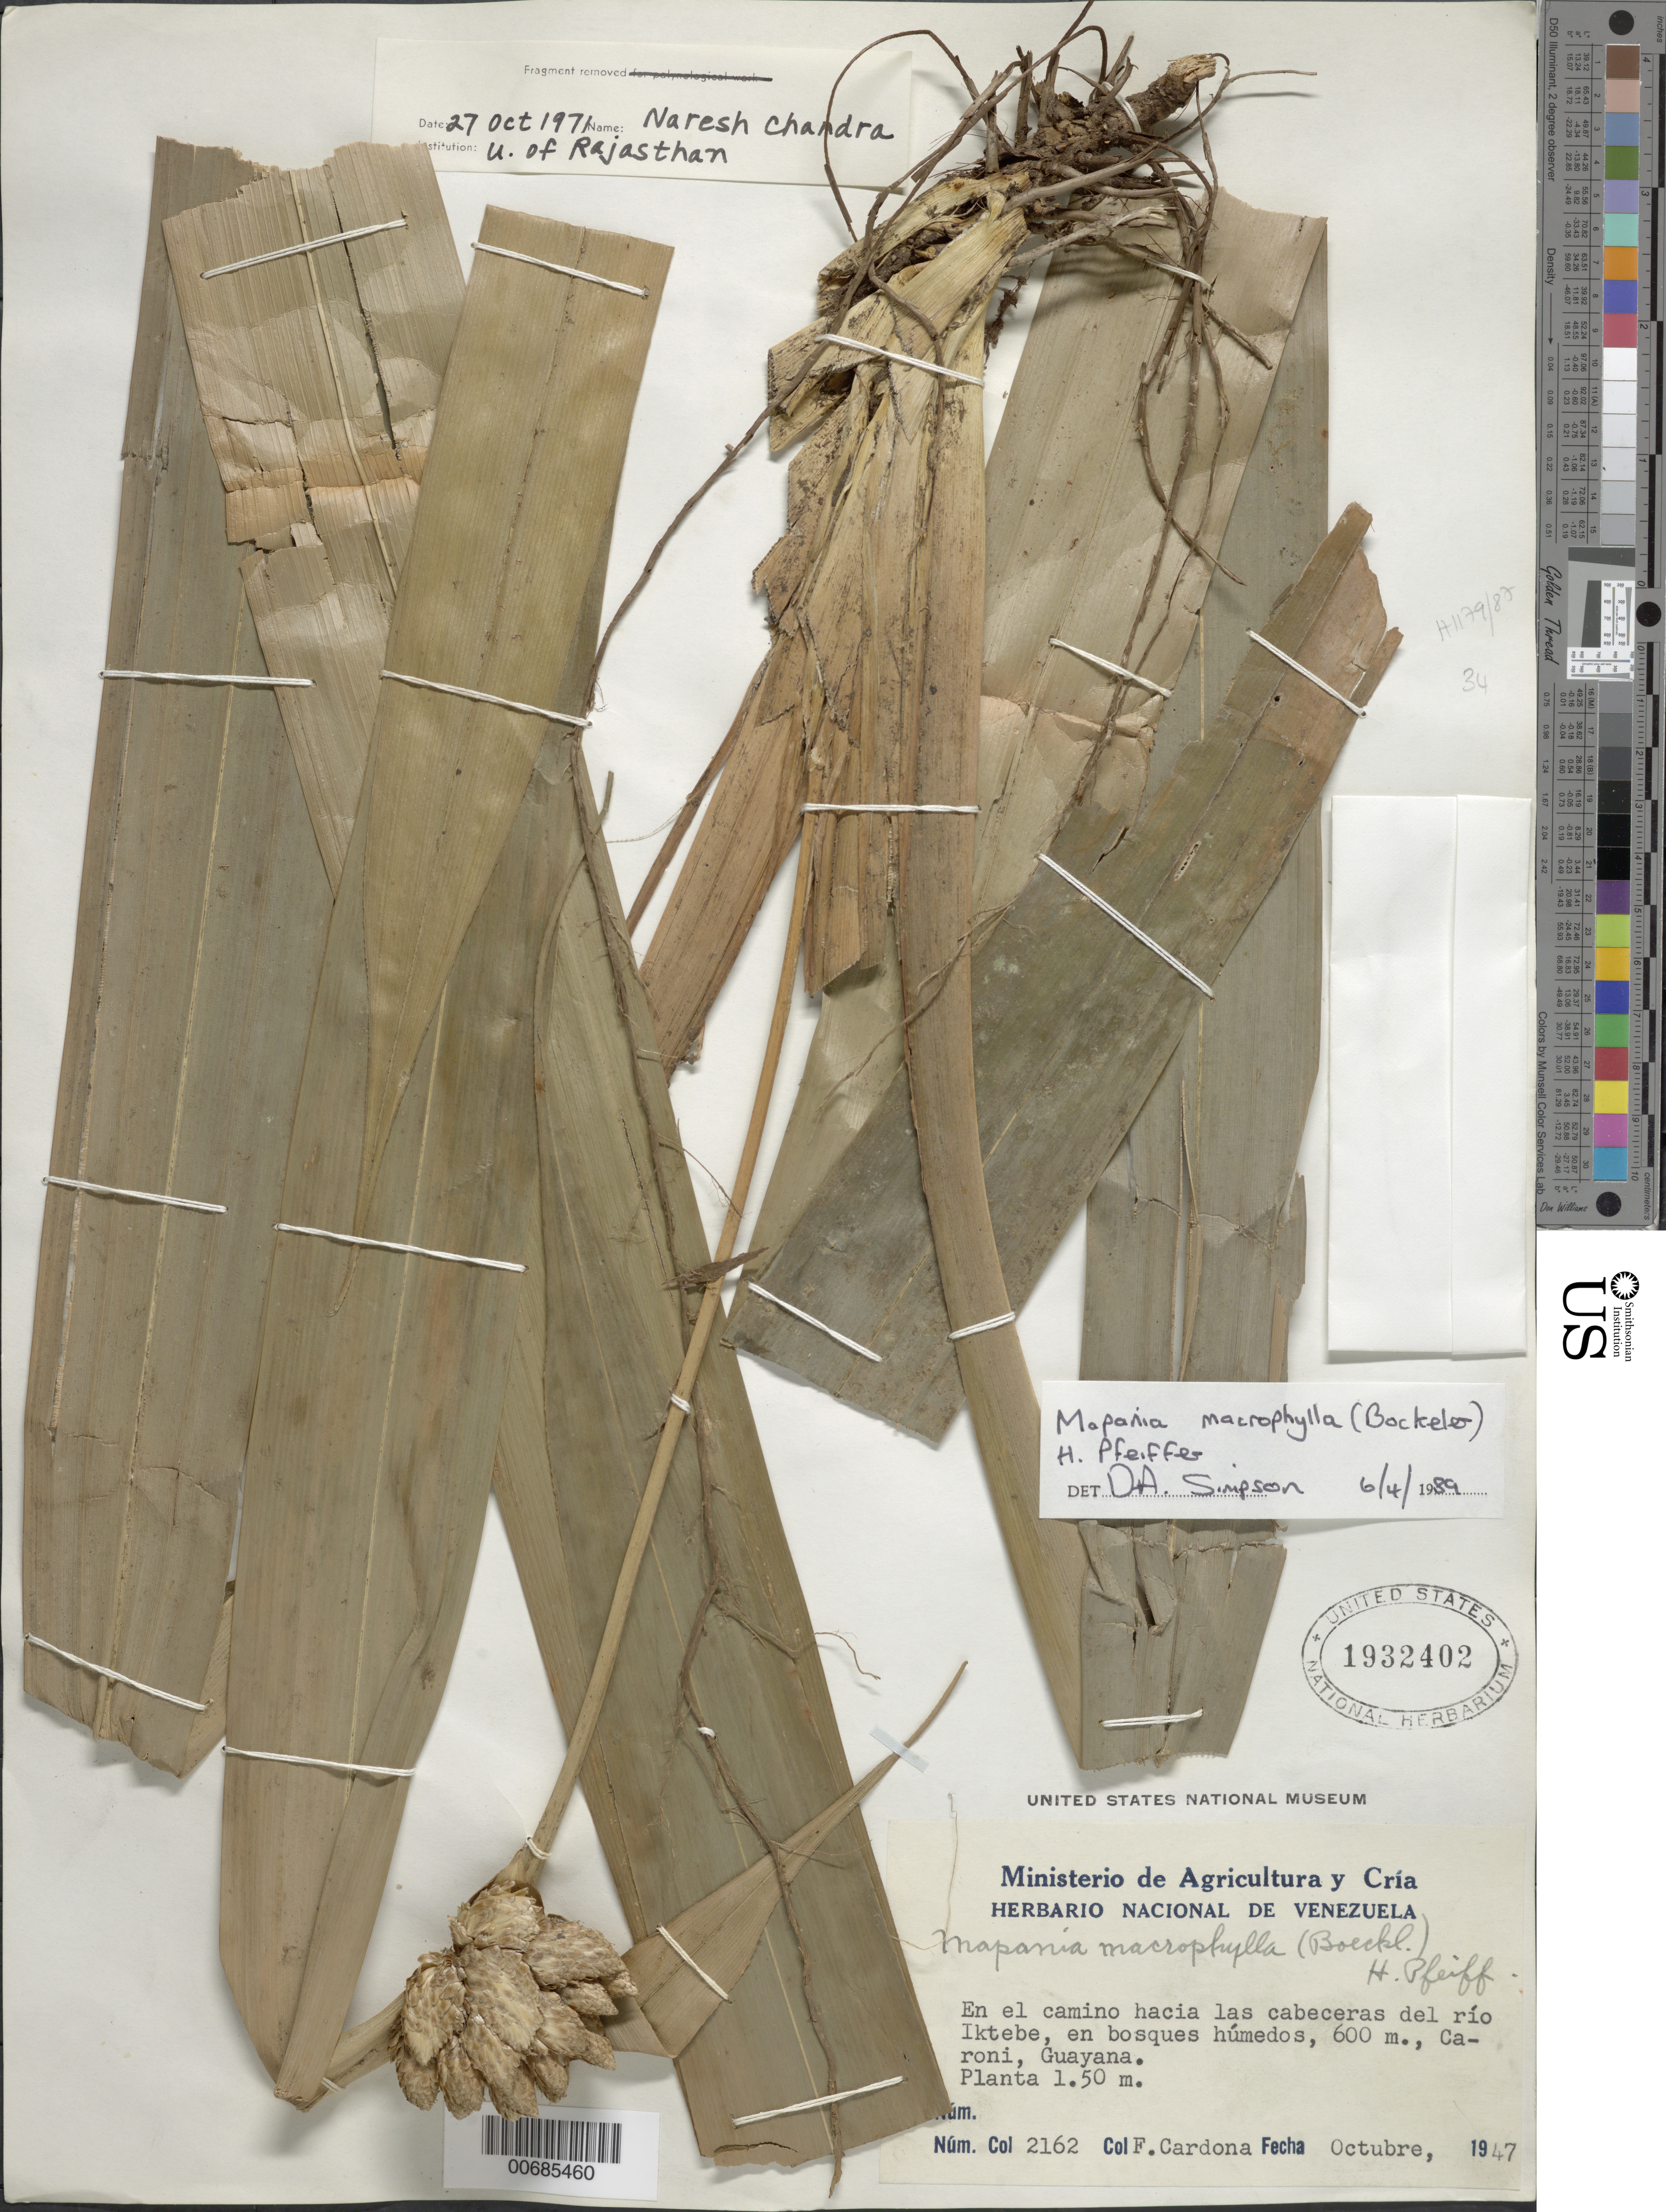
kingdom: Plantae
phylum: Tracheophyta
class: Liliopsida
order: Poales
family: Cyperaceae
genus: Mapania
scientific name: Mapania macrophylla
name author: (Boeckeler) H. Pfeiff.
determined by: Simpson, D. A.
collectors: F. Cardona Puig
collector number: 2162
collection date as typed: Oct-47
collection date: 1947-10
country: Venezuela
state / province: Bolívar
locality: Río Caroní, Guayana, Río Iktebe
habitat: Wet forest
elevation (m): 600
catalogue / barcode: US 1932402